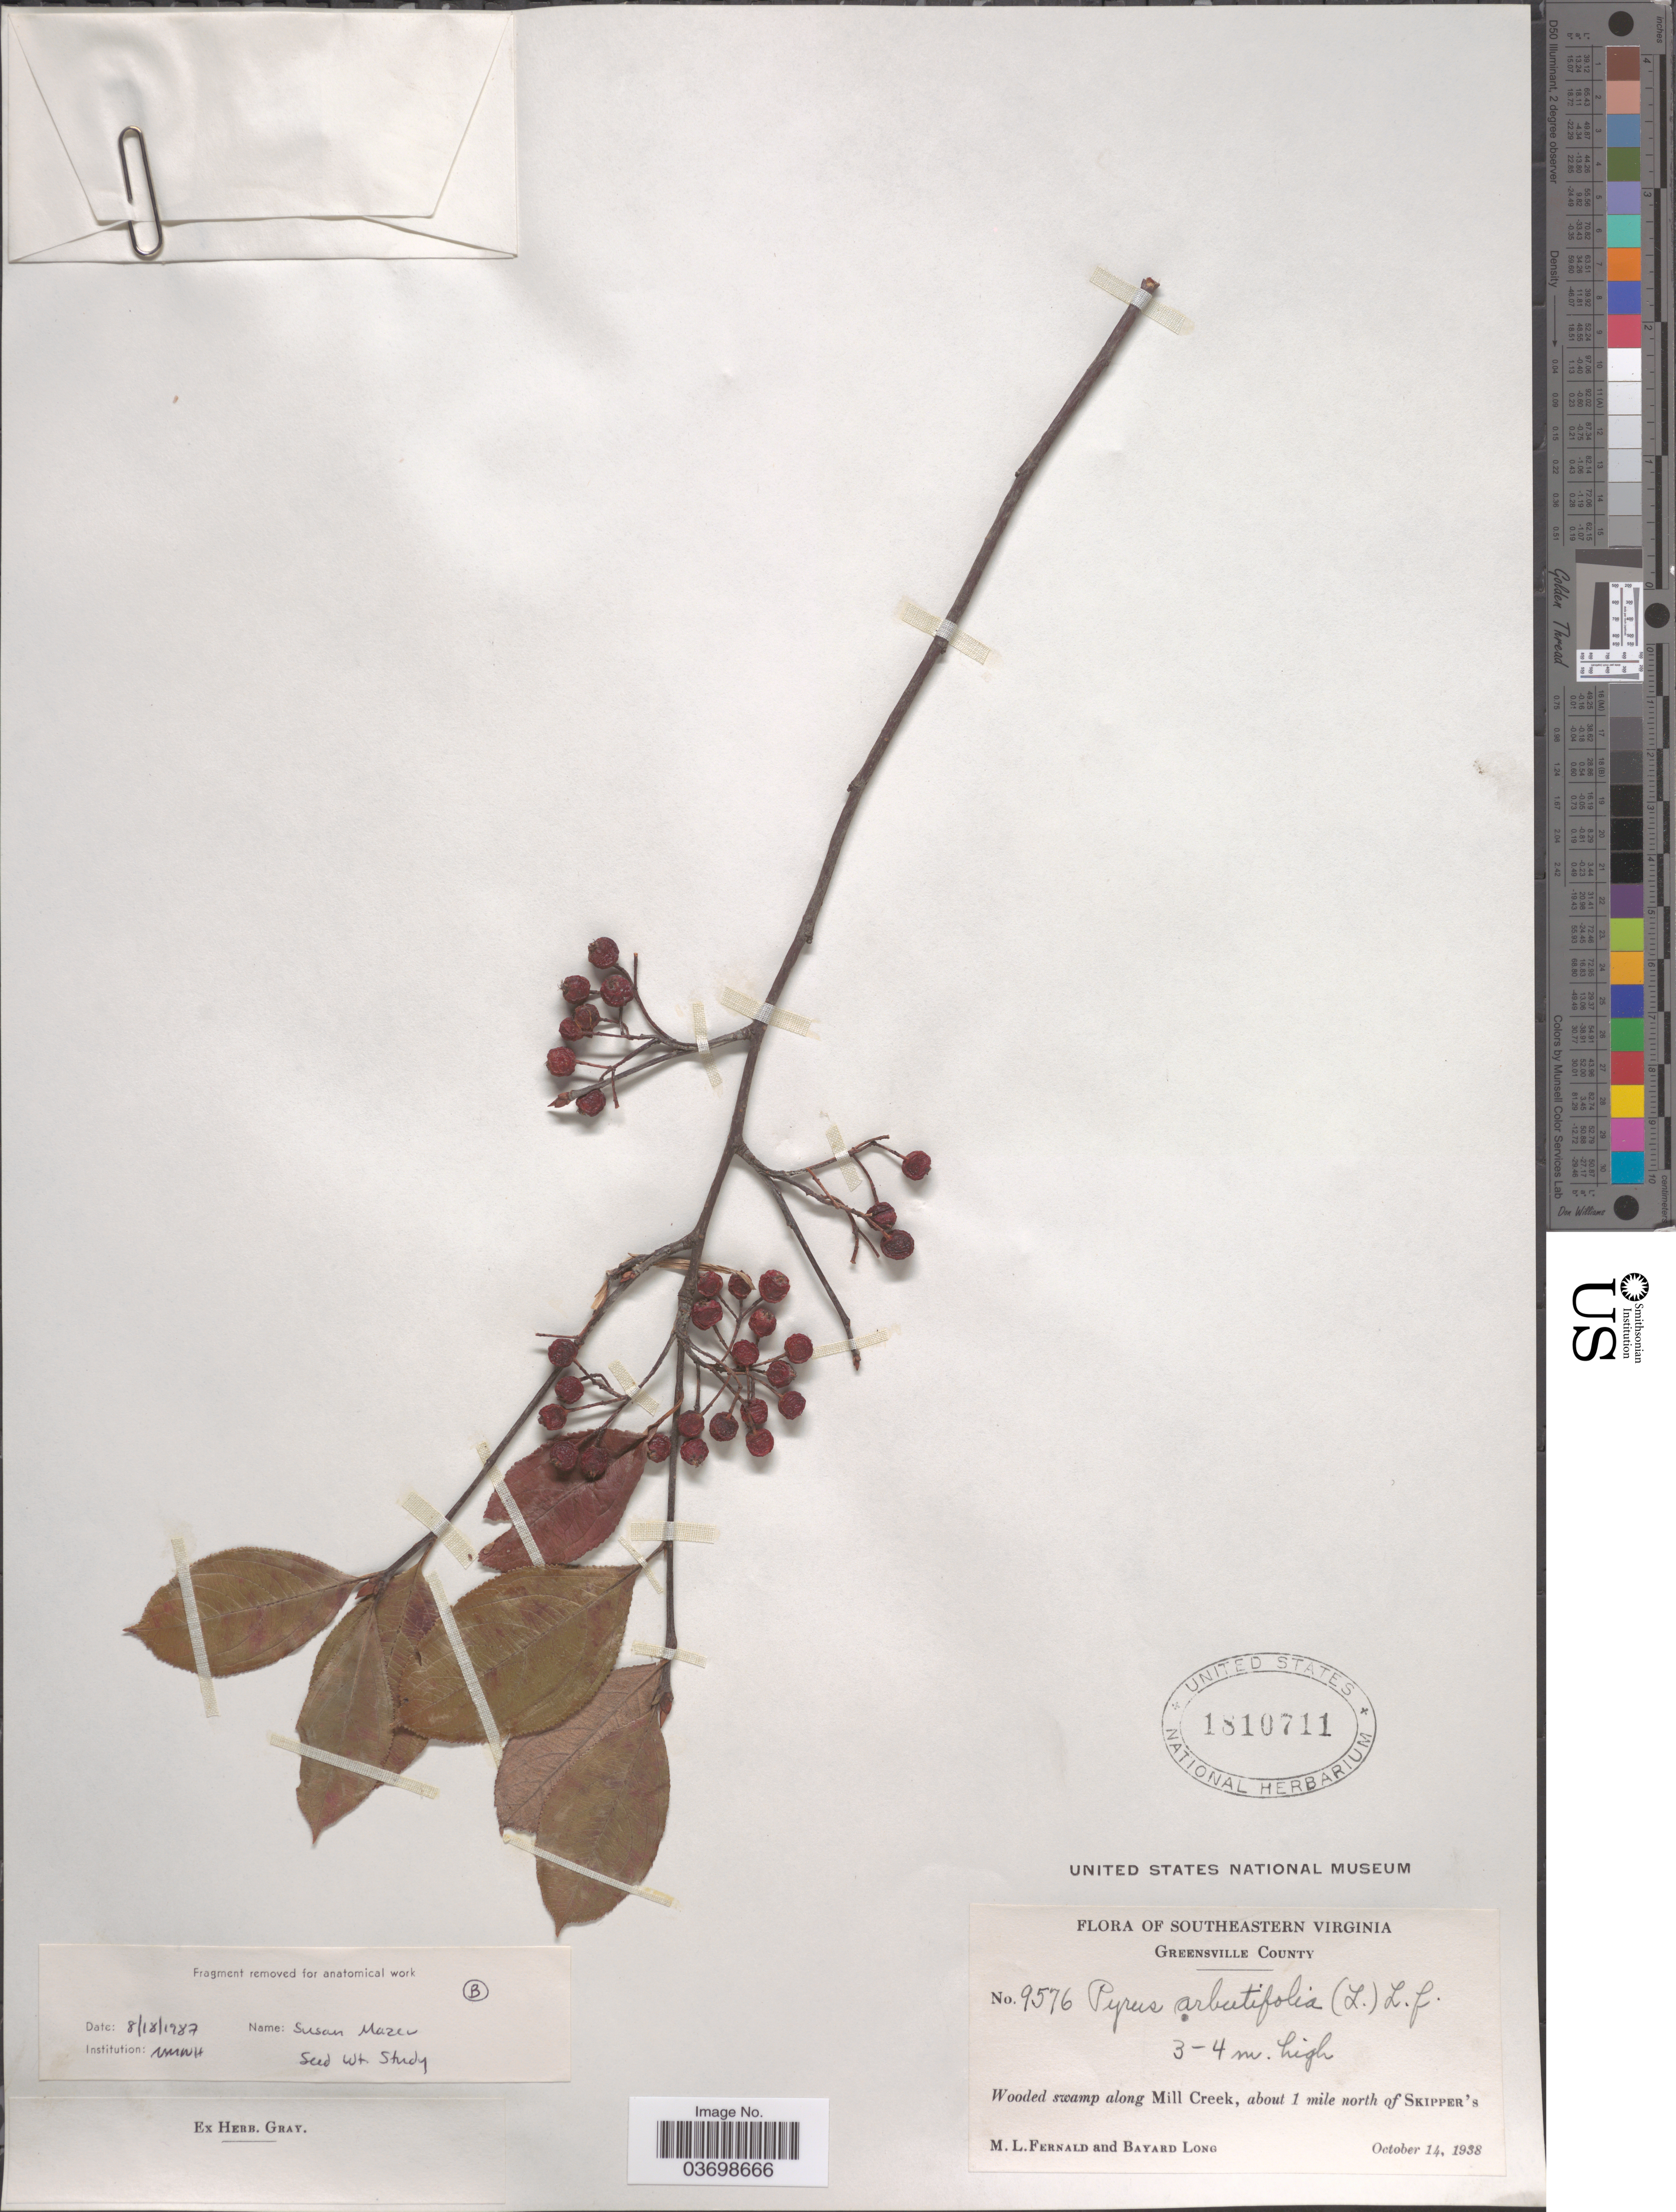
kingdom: Plantae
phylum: Tracheophyta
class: Magnoliopsida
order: Rosales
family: Rosaceae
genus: Aronia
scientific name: Aronia arbutifolia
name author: (L.) Pers.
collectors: M. L. Fernald & B. Long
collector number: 9576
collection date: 1938-10-14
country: United States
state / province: Virginia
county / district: Greensville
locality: Southeastern Virginia. Greensville County. Wooded swamp along Mill Creek, about 1 mile north of Skipper's.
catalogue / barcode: US 1810711